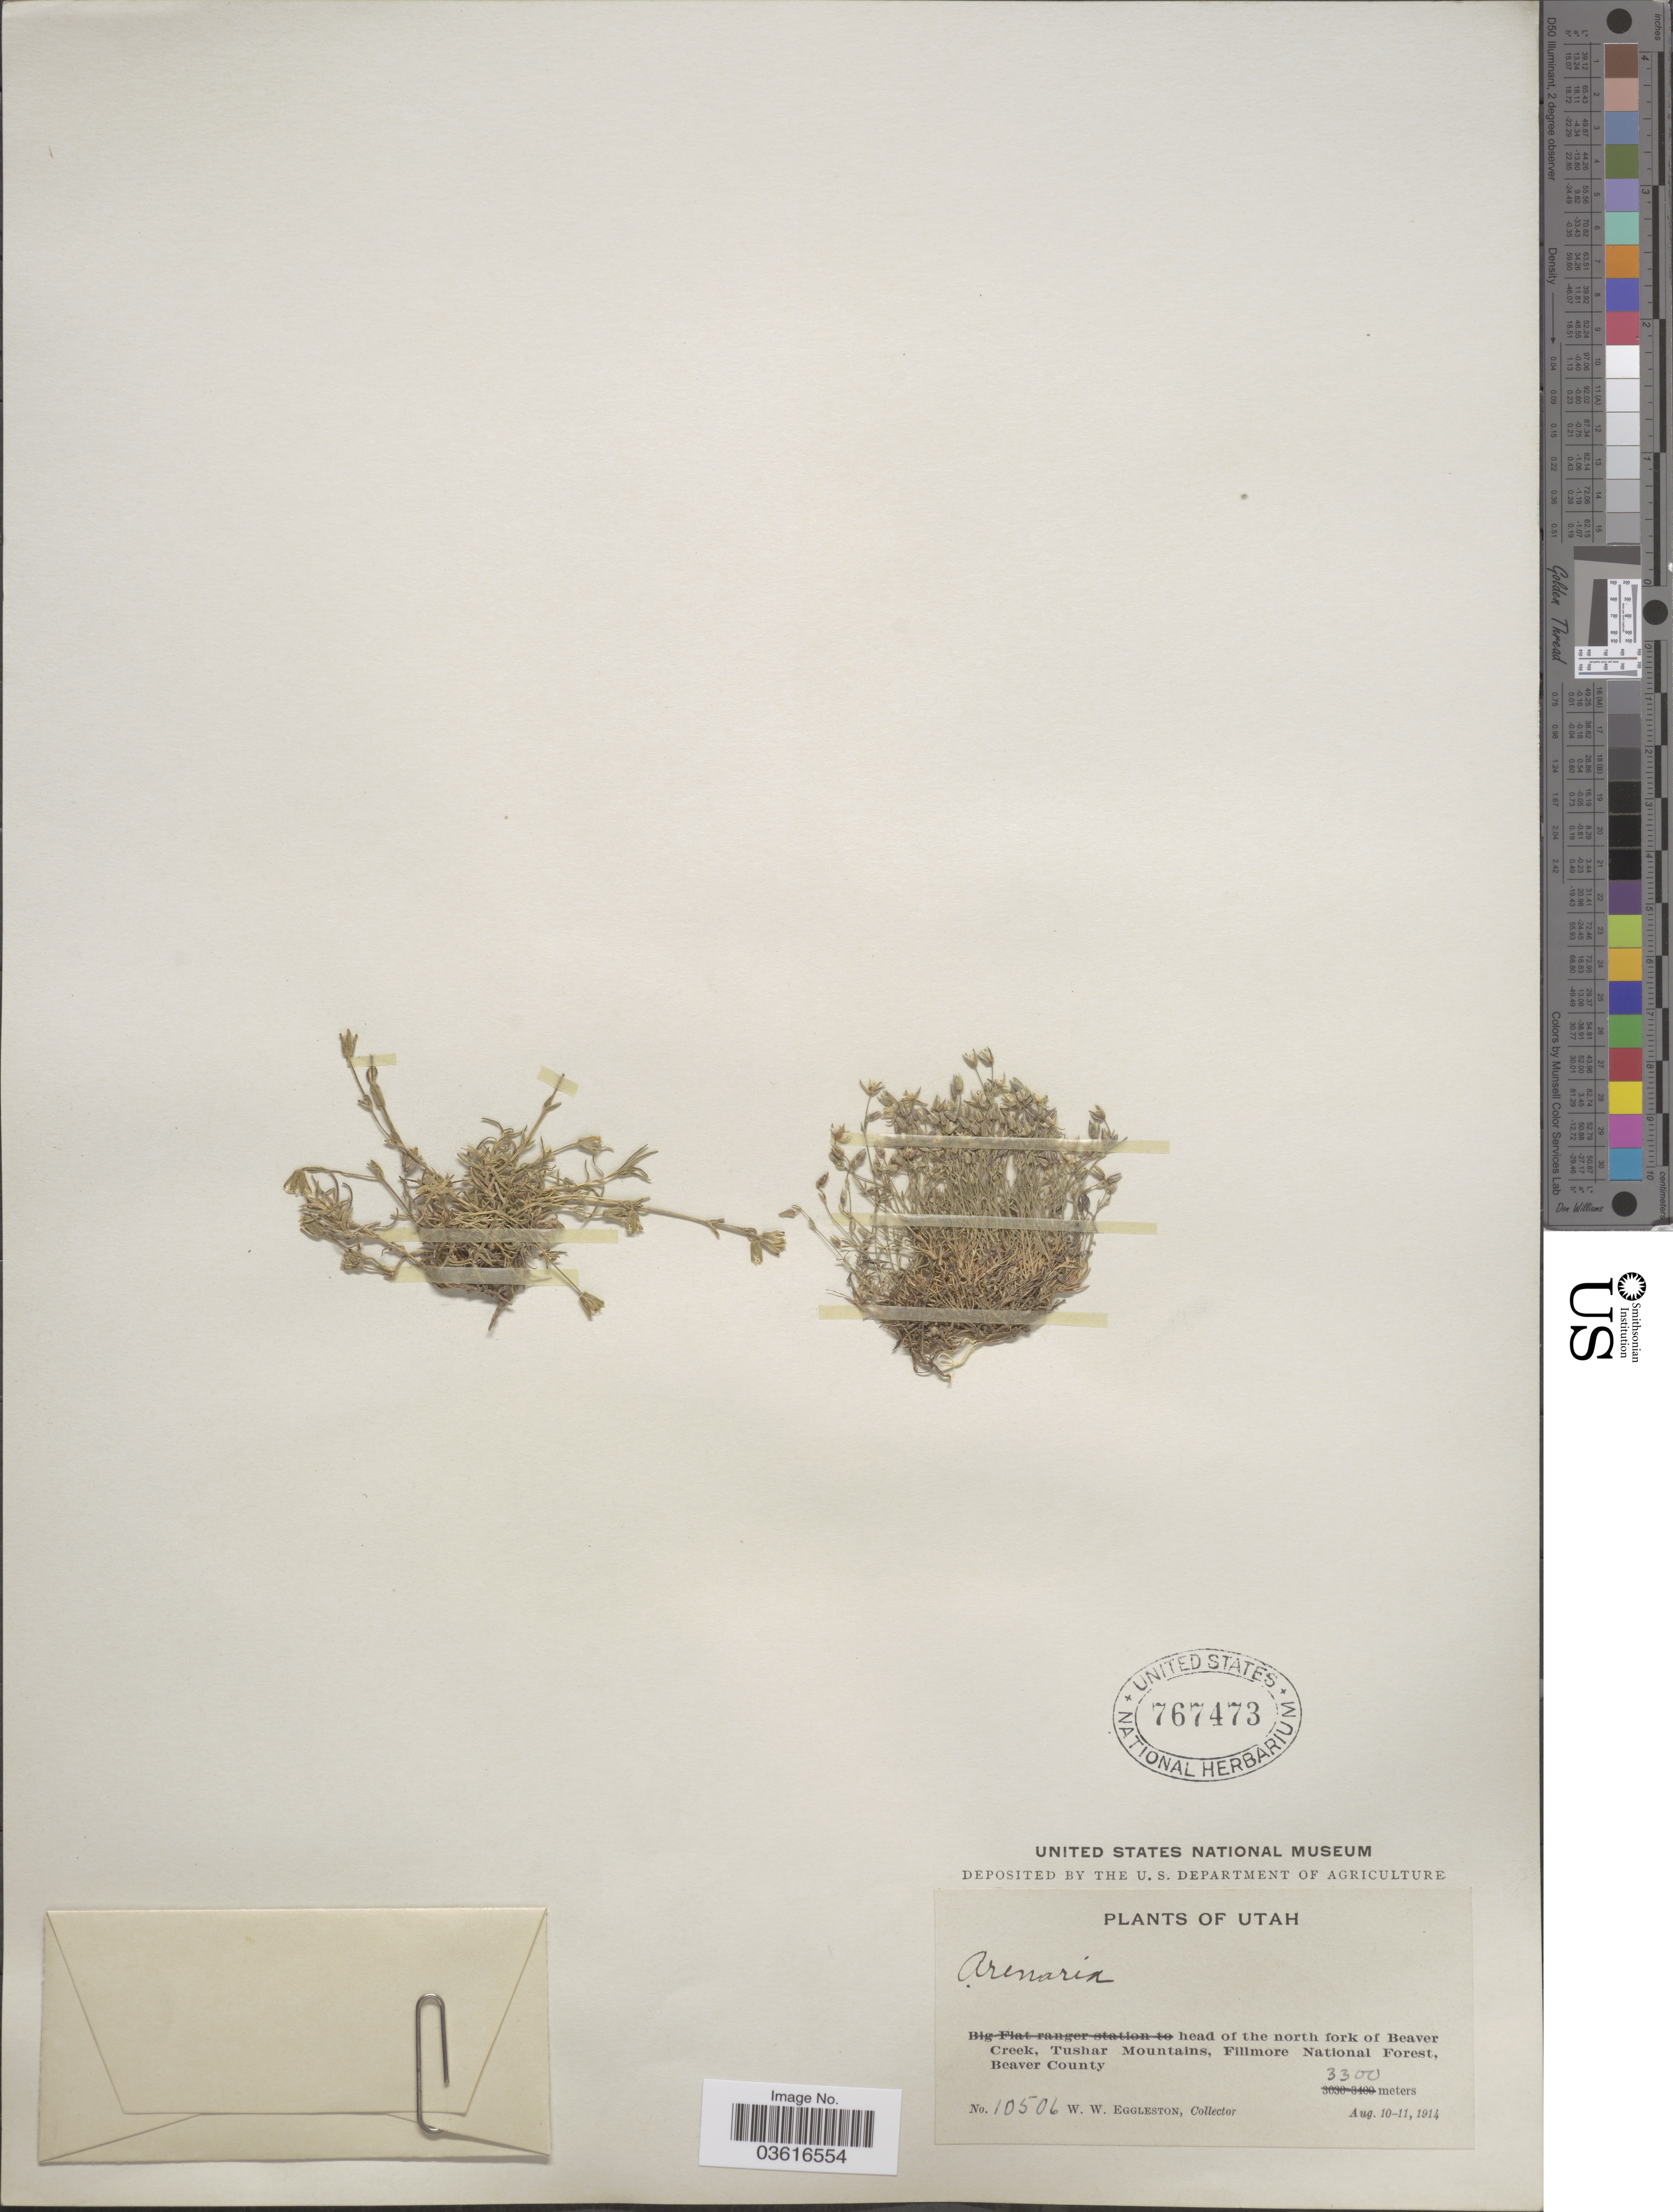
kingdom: Plantae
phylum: Tracheophyta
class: Magnoliopsida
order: Caryophyllales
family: Caryophyllaceae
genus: Minuartia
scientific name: Minuartia propinqua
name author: (Richardson) House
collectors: W. W. Eggleston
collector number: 10506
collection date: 1914-08-10/1914-08-11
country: United States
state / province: Utah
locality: Head of the north fork of Beaver Creek, Tushar Mountains, Fillmore National Forest, Beaver County.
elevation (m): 3300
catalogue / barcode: US 767473